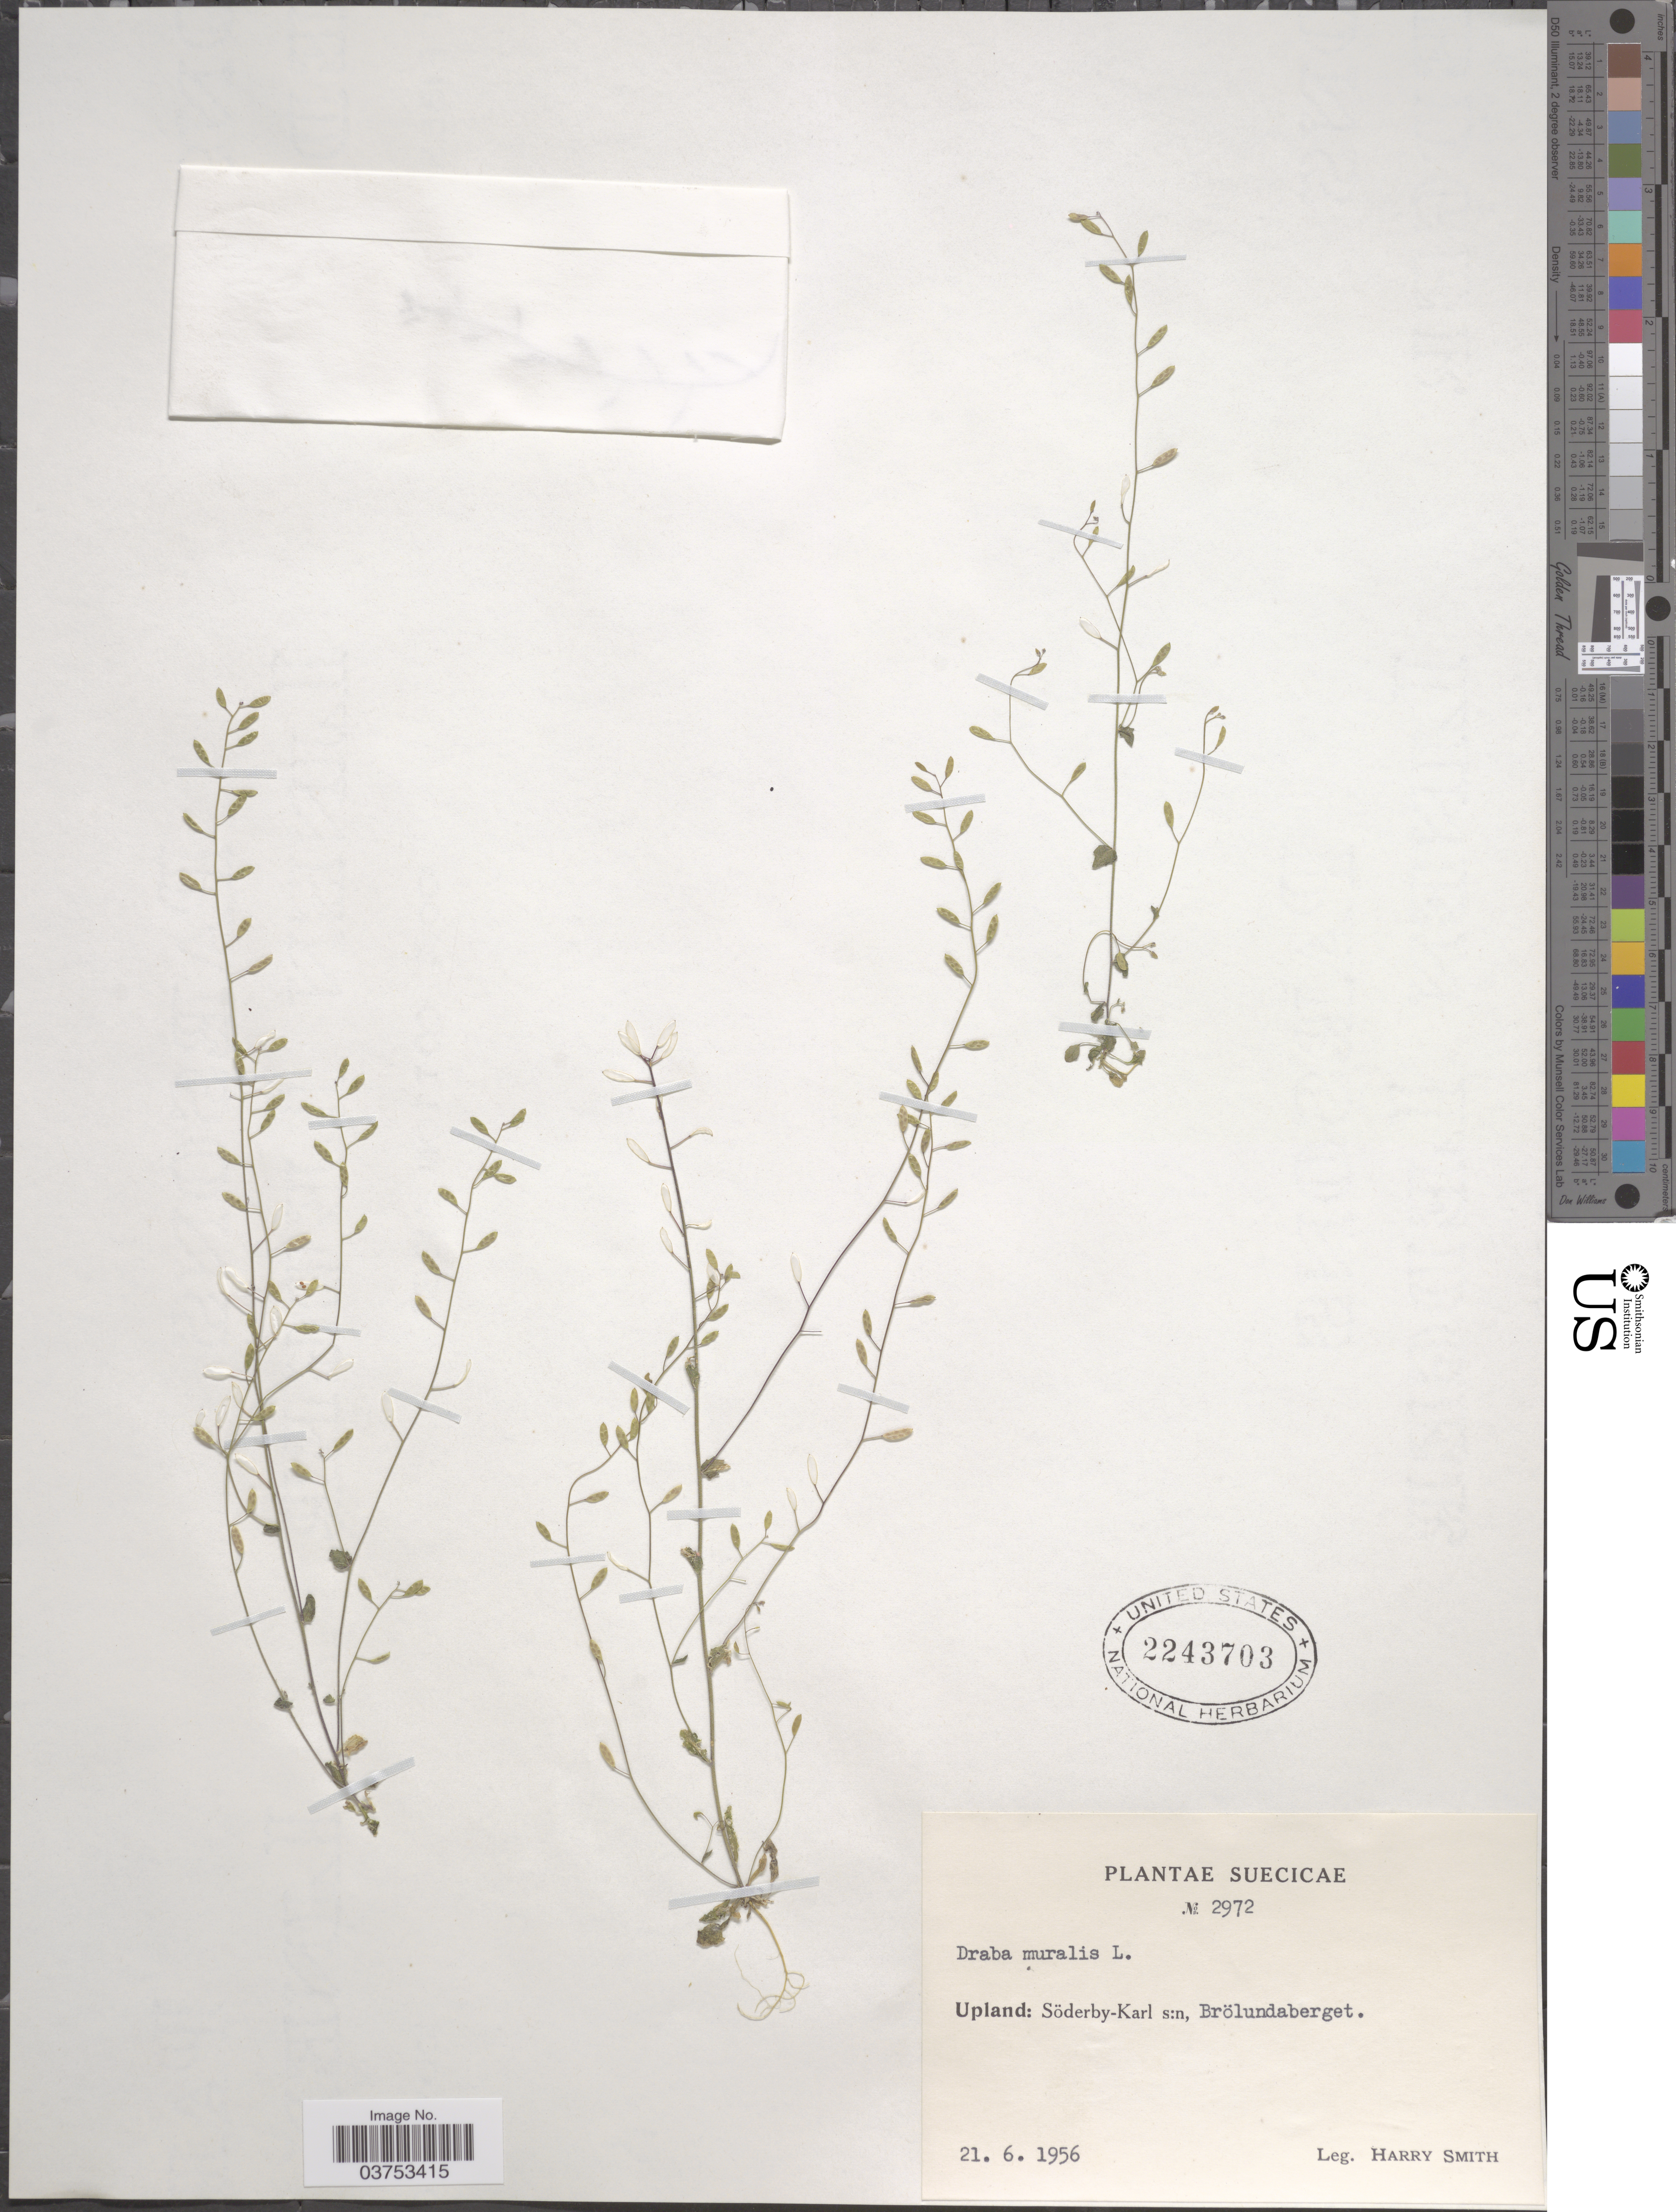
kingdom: Plantae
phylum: Tracheophyta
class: Magnoliopsida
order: Brassicales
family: Brassicaceae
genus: Draba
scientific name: Draba muralis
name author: L.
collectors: H. Smith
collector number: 2972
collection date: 1956-06-21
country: Sweden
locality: Suecicae. Upland: Söderby-Karl s:n, Brölundaberget.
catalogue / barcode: US 2243703